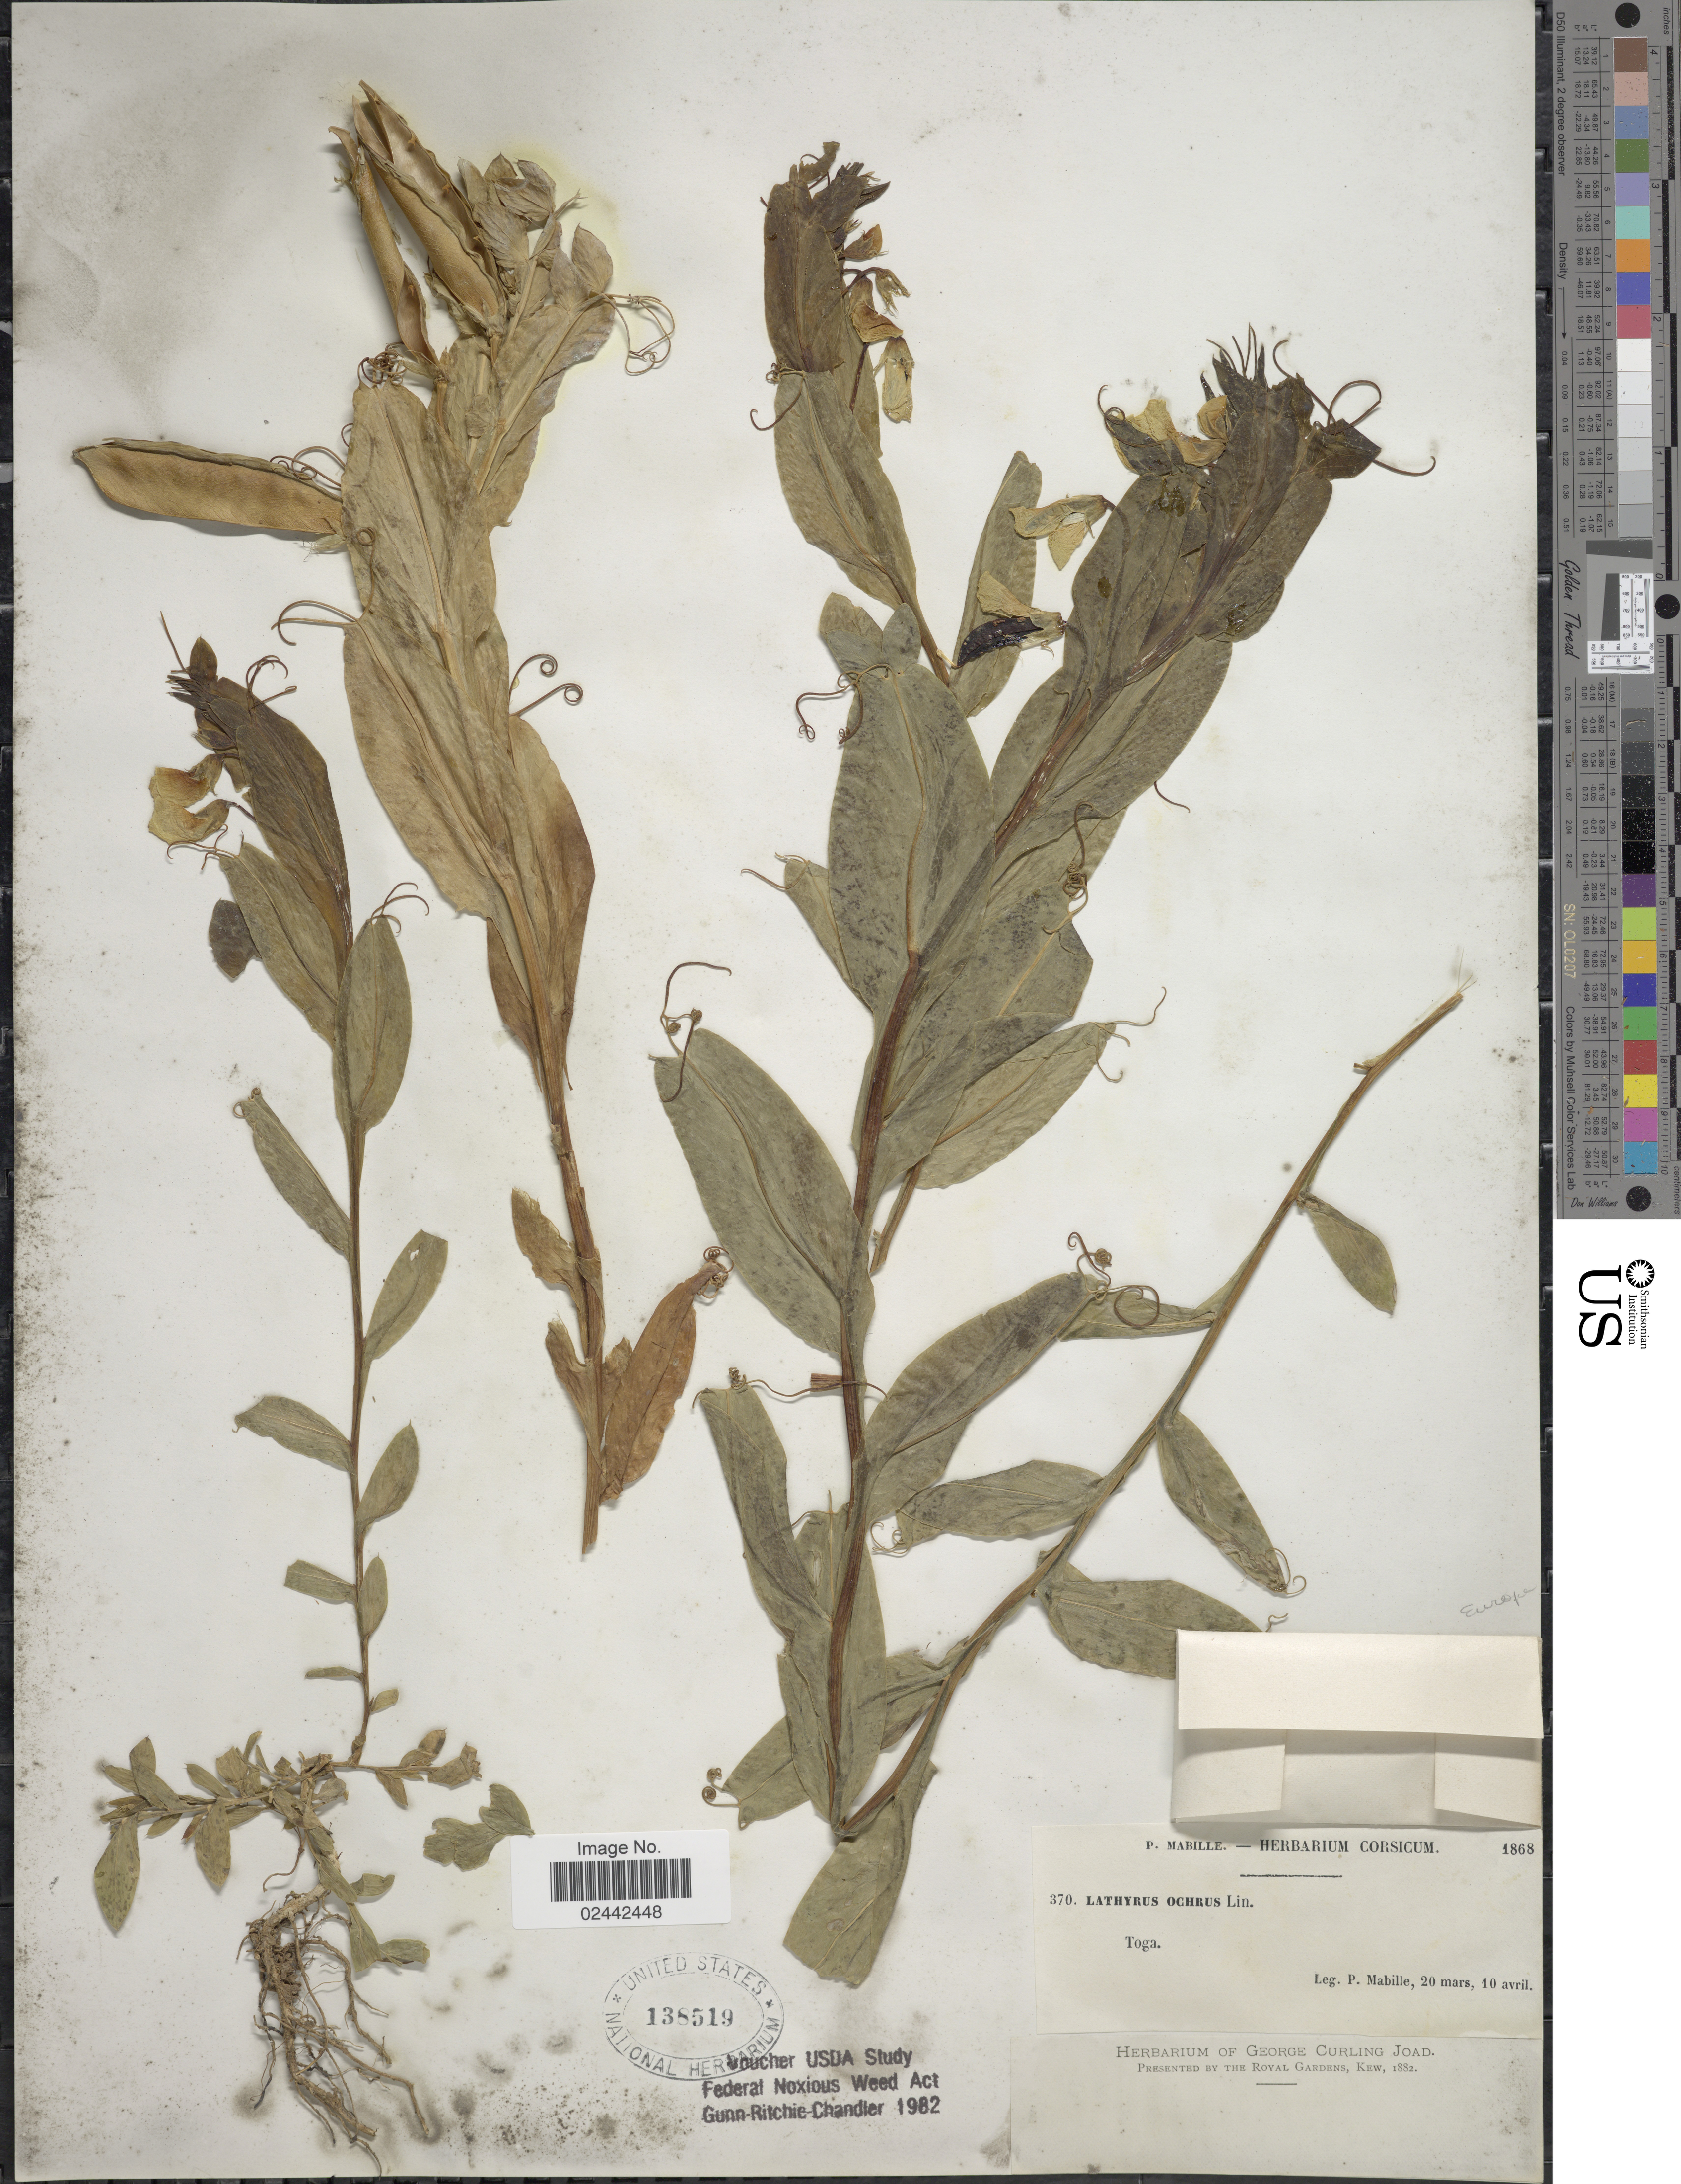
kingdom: Plantae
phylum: Tracheophyta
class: Magnoliopsida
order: Fabales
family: Fabaceae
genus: Lathyrus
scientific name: Lathyrus ochrus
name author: (L.) DC.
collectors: P. Mabille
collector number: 370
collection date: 1868-03-20/1868-04-10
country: Vanuatu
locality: Toga.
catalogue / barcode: US 138519